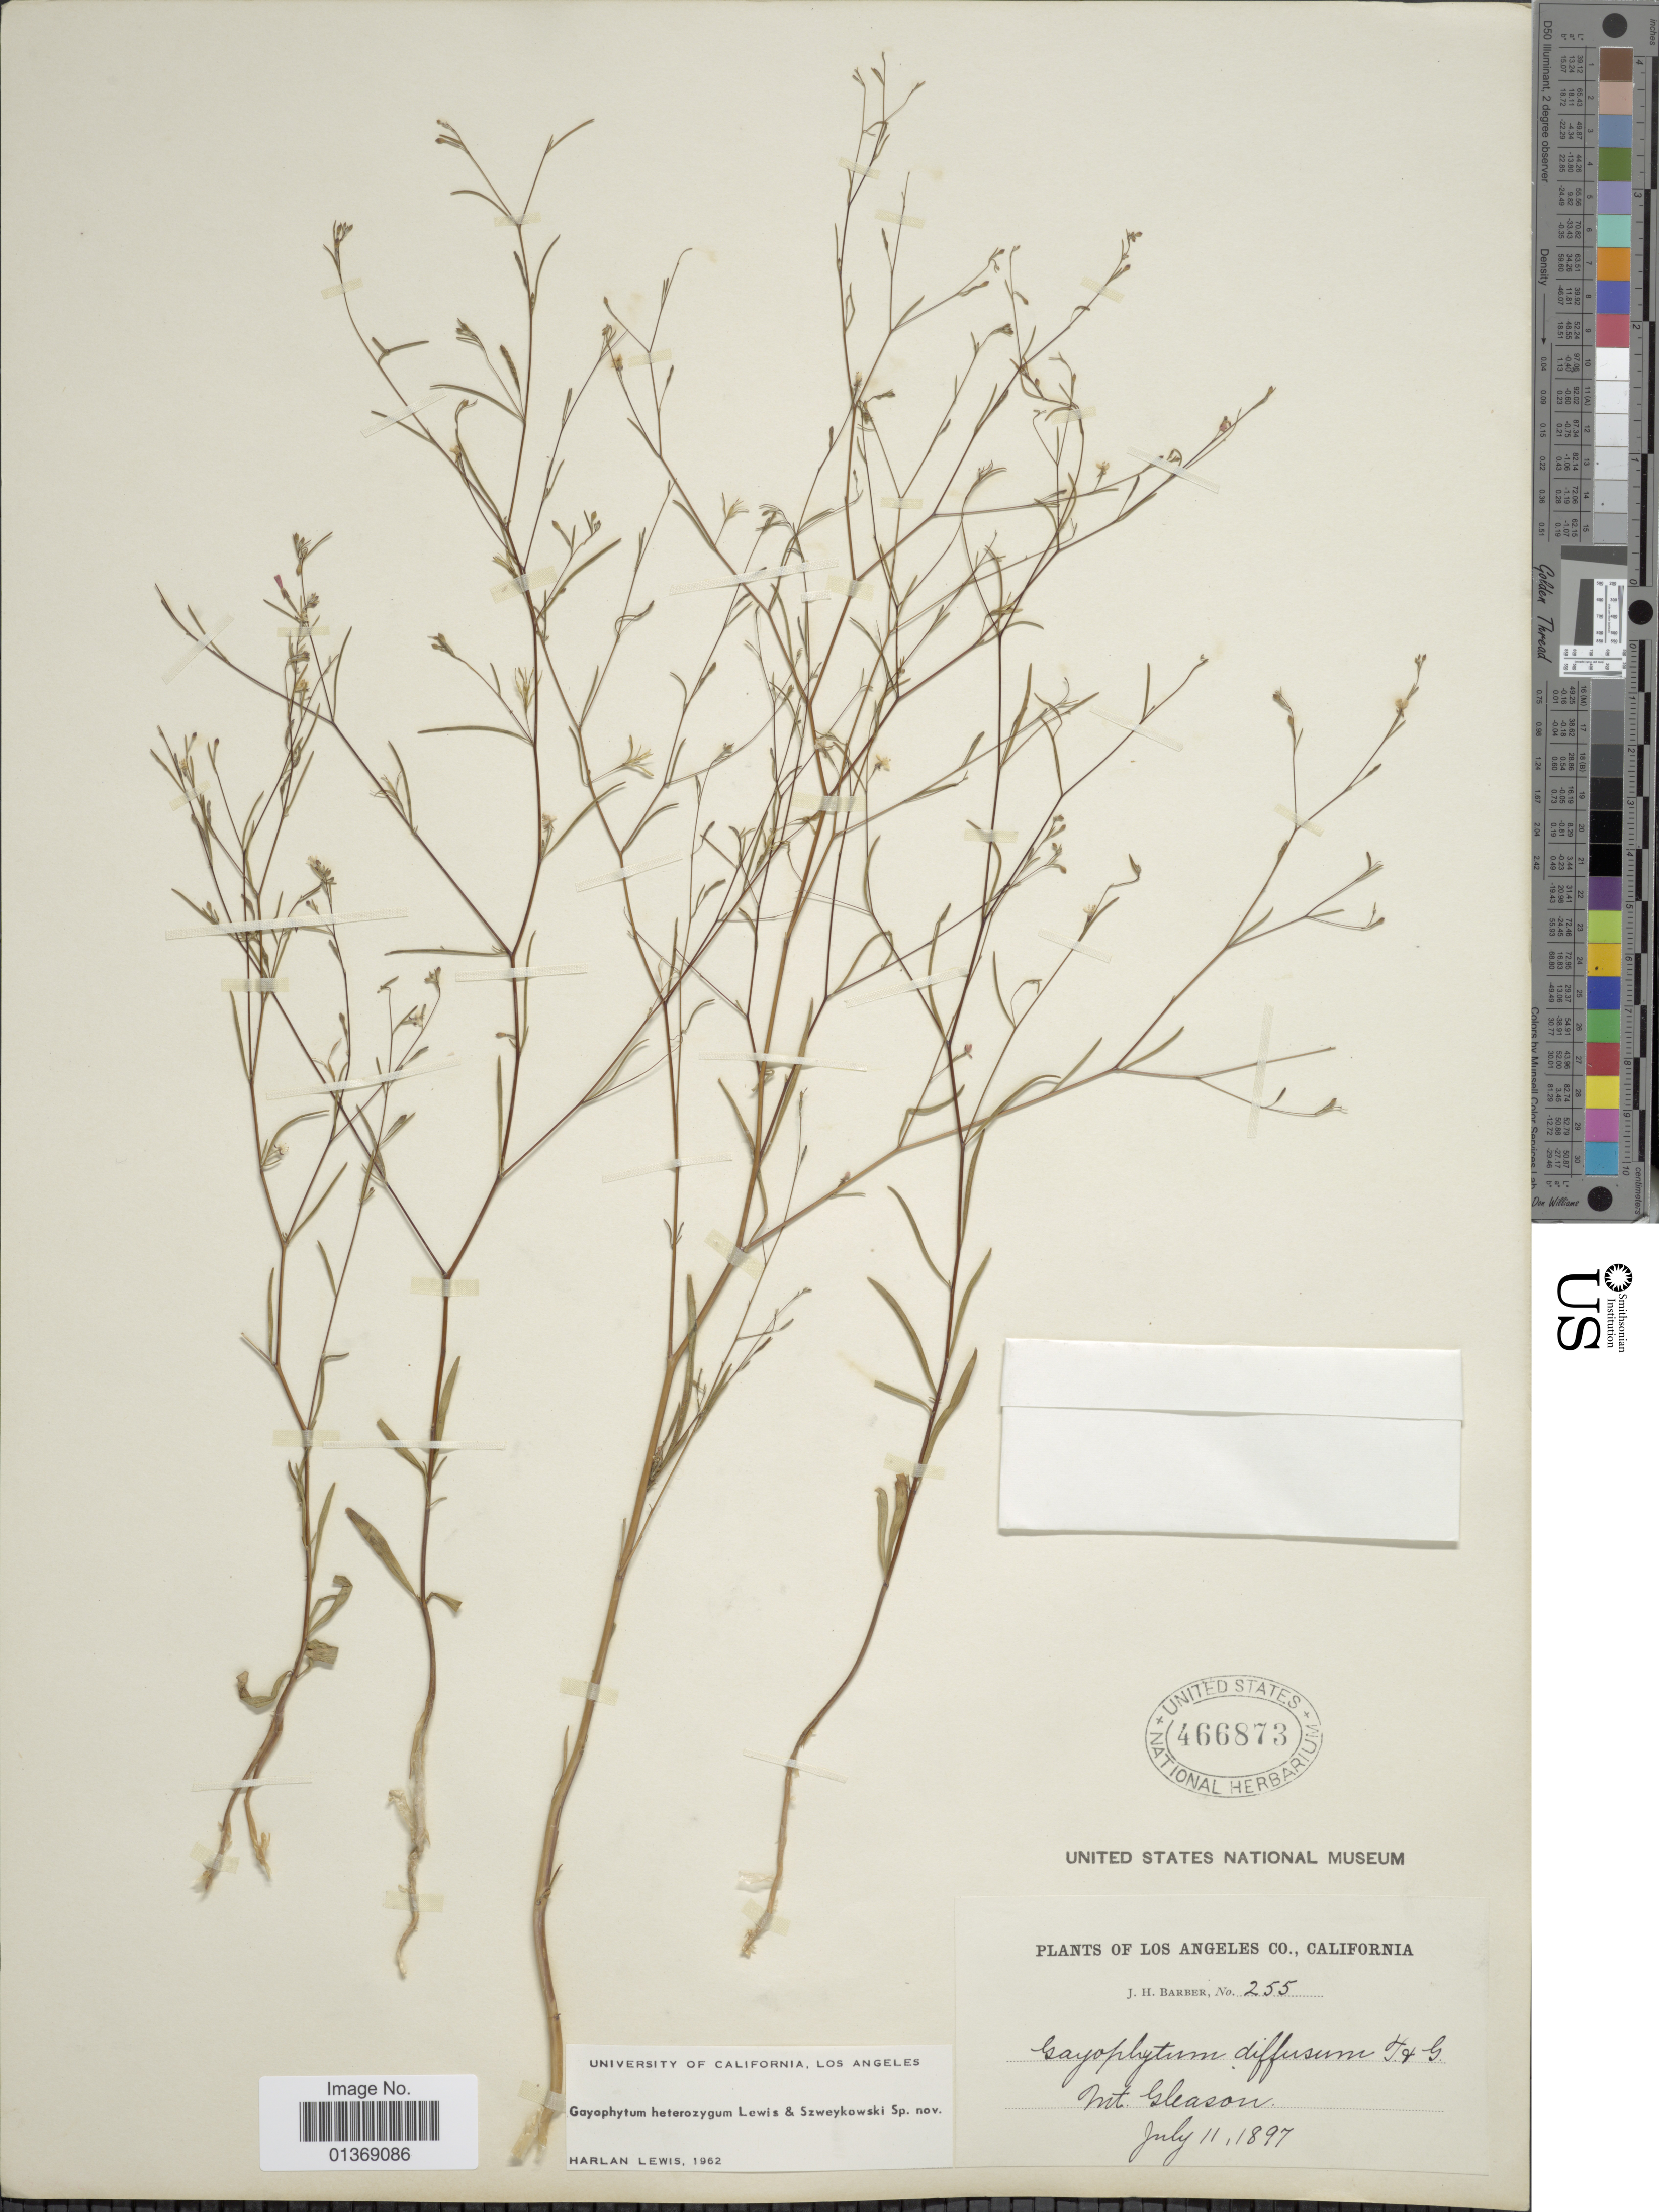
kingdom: Plantae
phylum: Tracheophyta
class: Magnoliopsida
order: Myrtales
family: Onagraceae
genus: Gayophytum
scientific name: Gayophytum heterozygum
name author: F. H. Lewis & Szweyk.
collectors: J. Barber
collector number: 255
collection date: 1897-07-11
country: United States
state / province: California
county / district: Los Angeles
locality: Los Angeles Co., Mt. Gleason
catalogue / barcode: US 466873